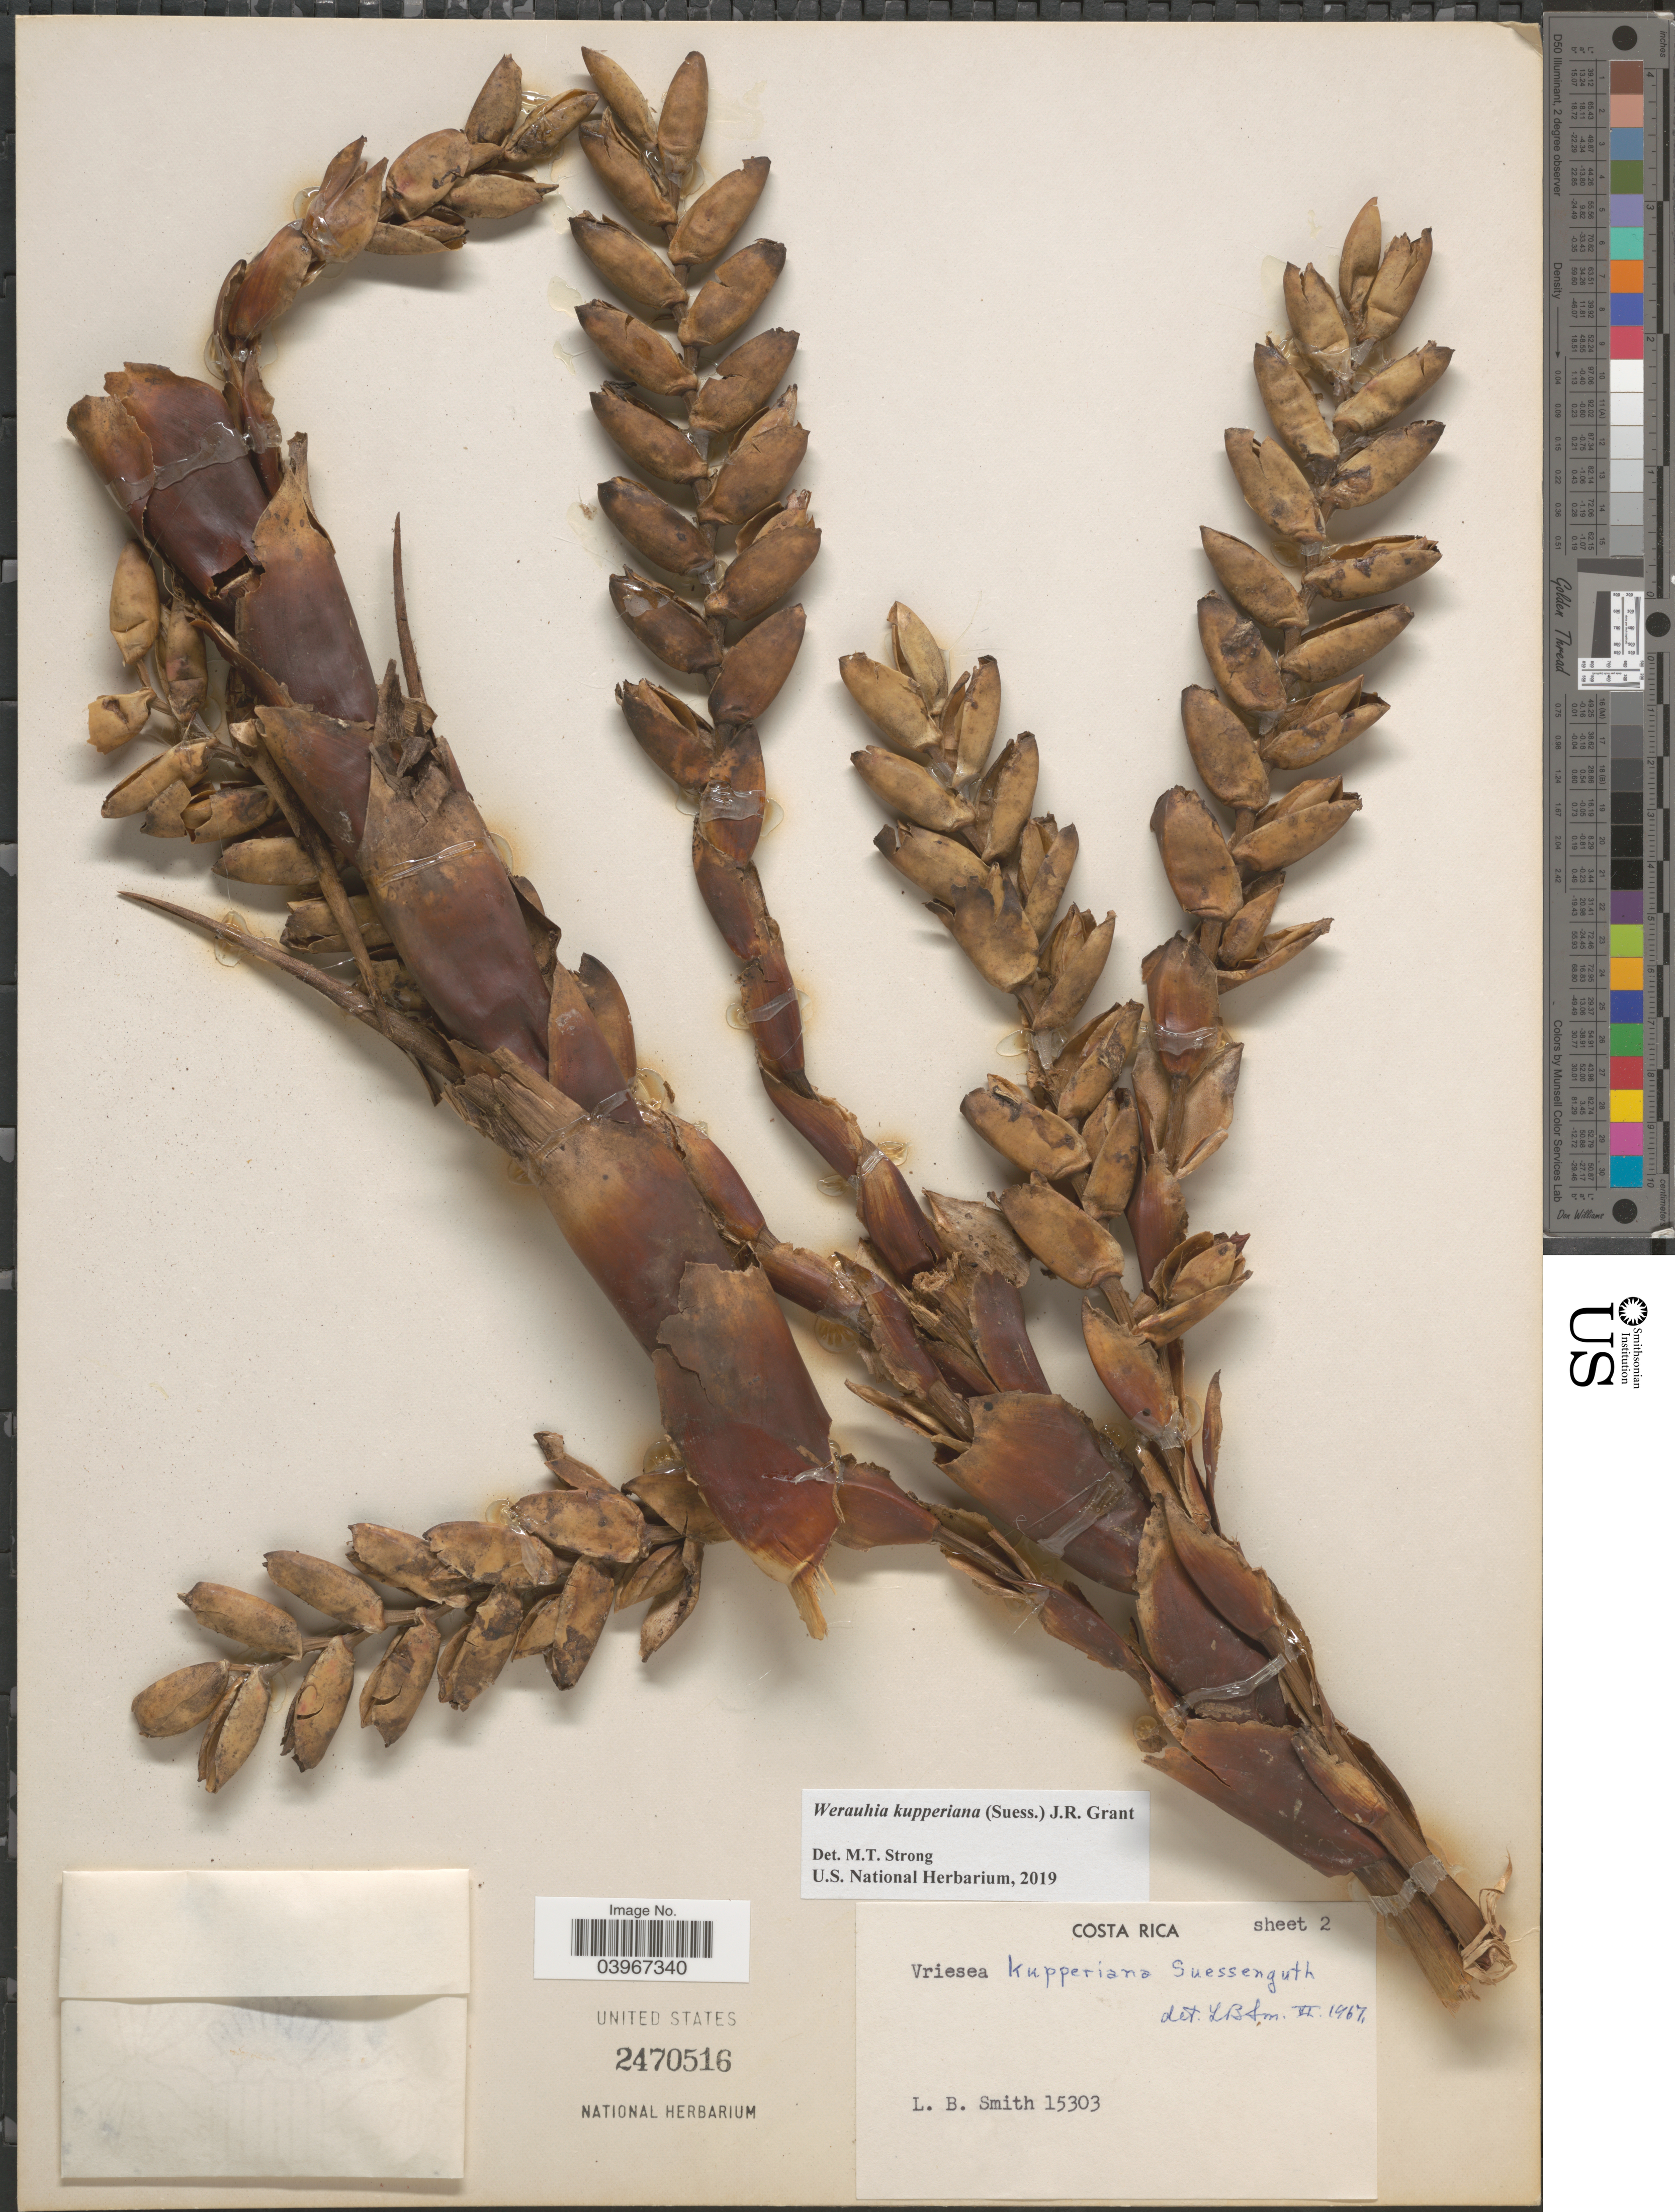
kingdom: Plantae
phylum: Tracheophyta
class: Liliopsida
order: Poales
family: Bromeliaceae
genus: Werauhia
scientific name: Werauhia kupperiana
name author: (Suess.) J.R. Grant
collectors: L. Smith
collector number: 15303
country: Costa Rica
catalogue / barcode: US 2470516